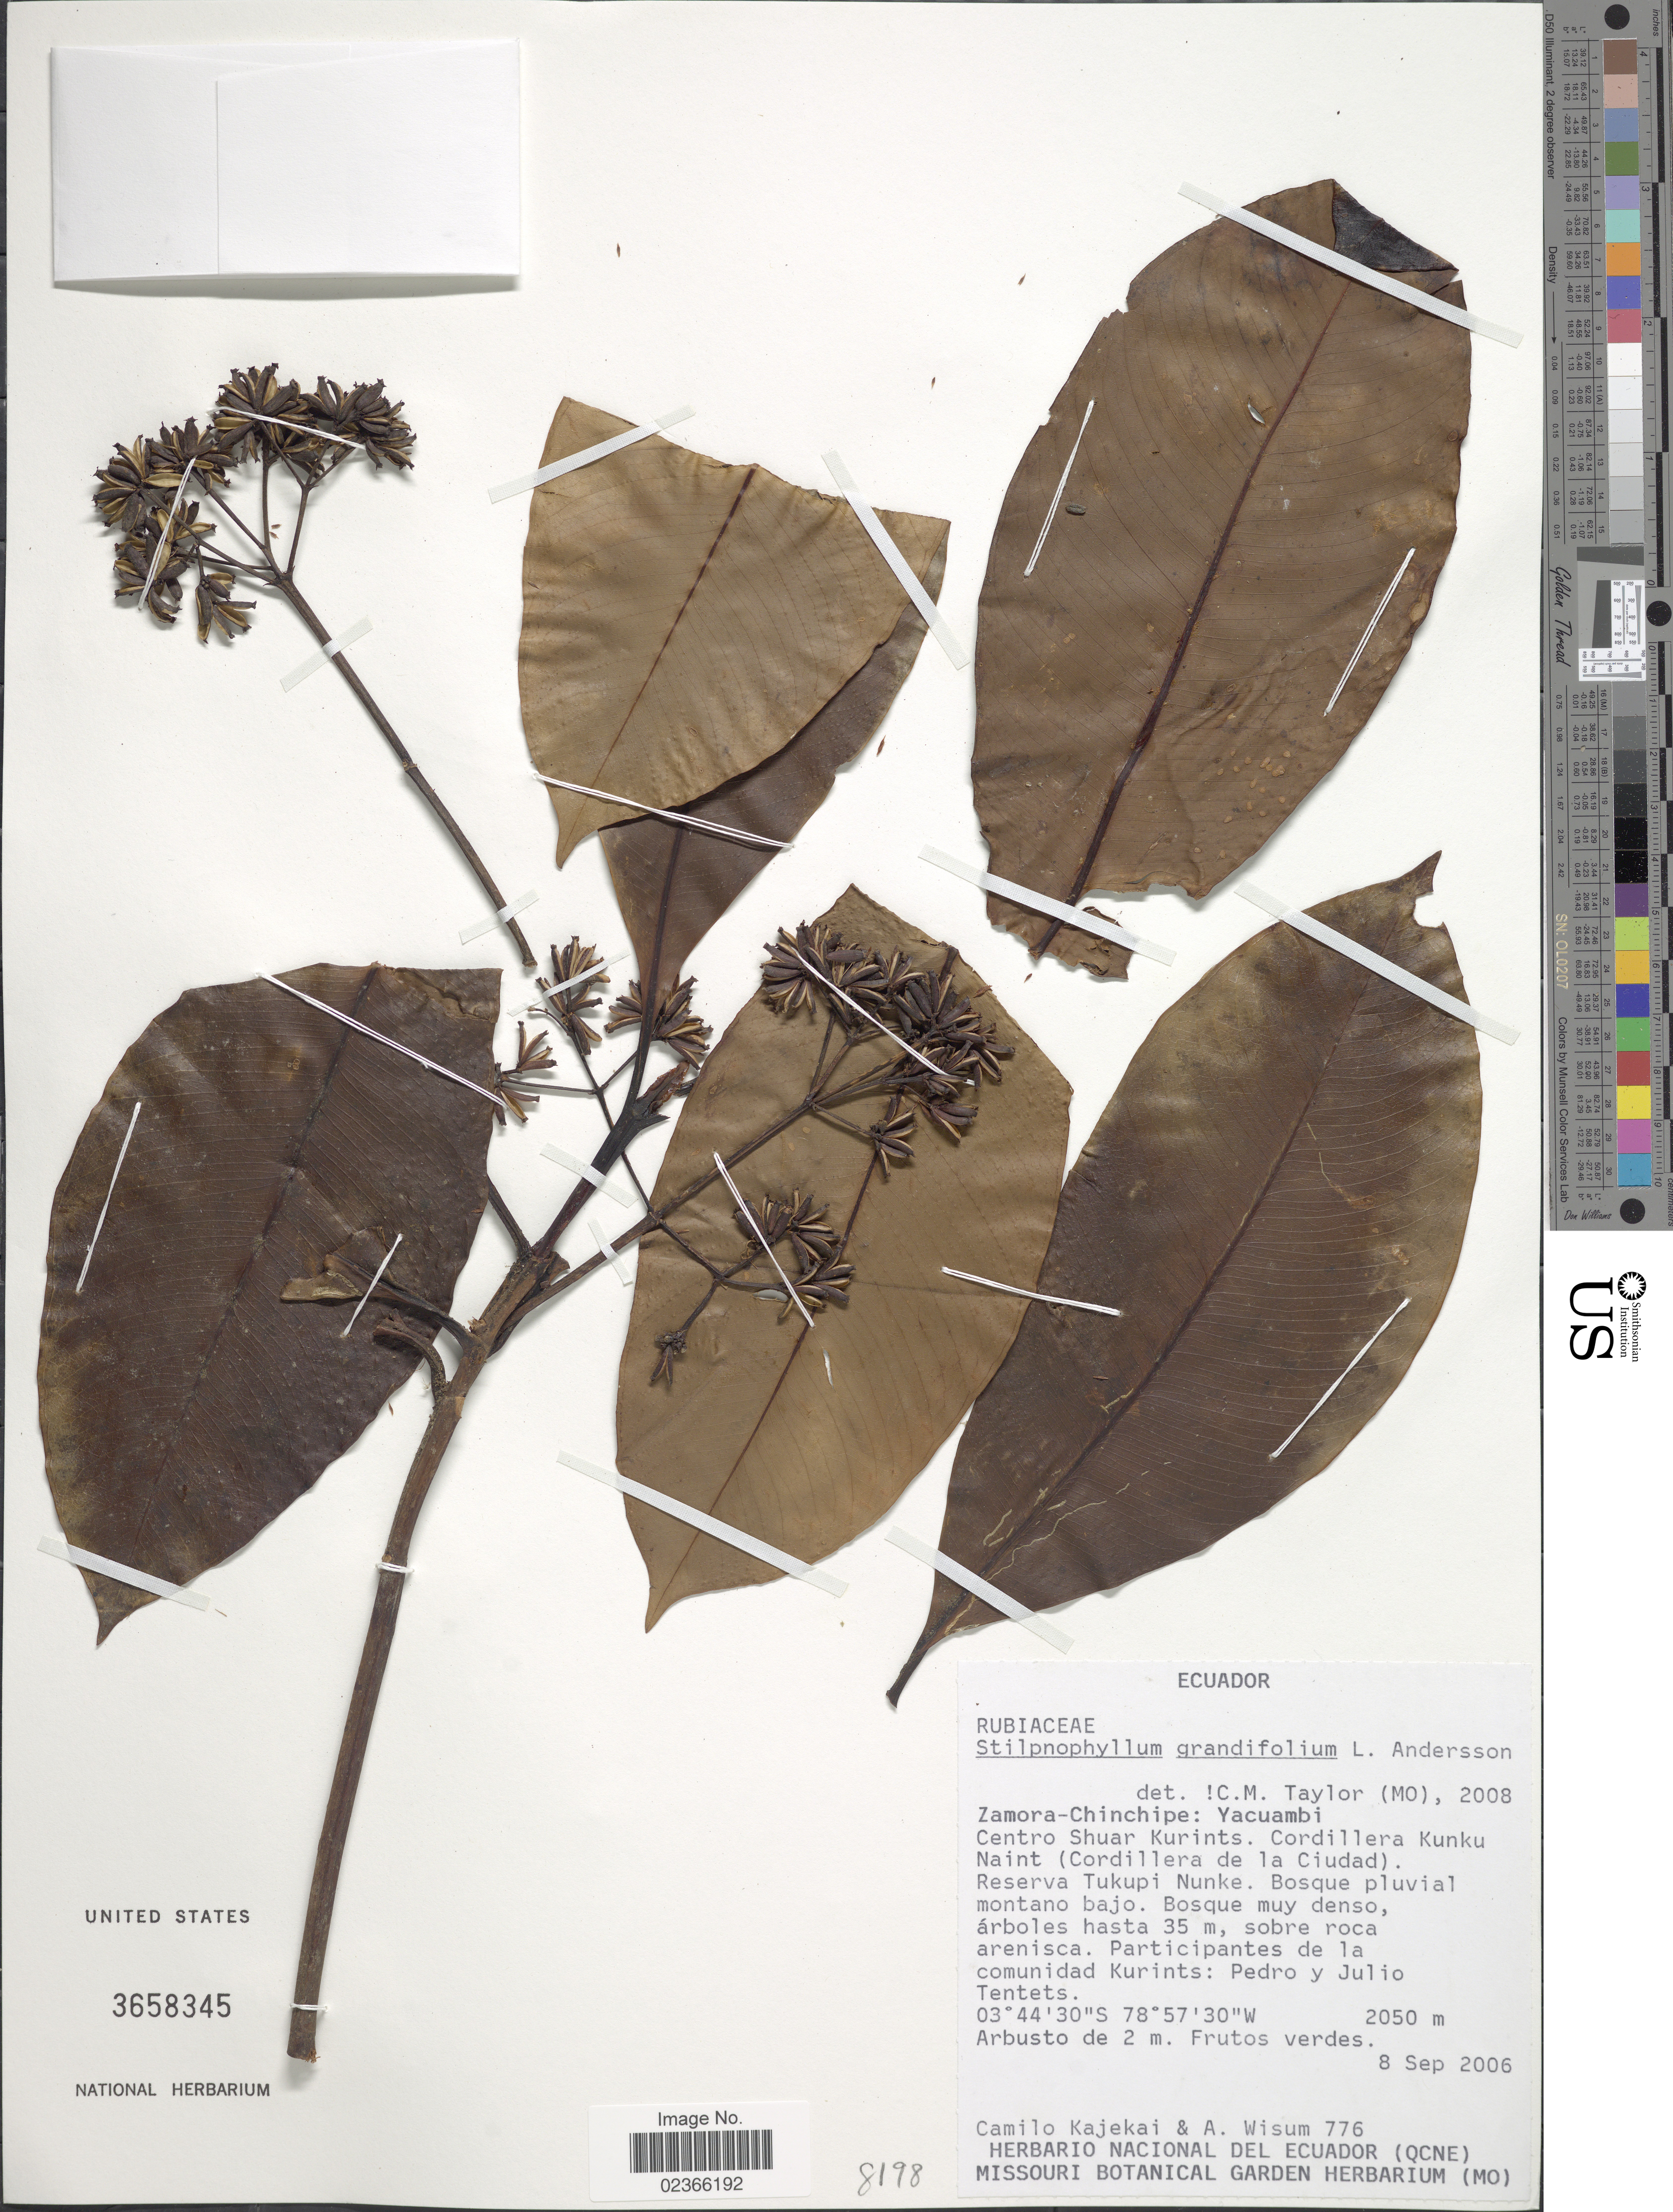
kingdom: Plantae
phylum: Tracheophyta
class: Magnoliopsida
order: Gentianales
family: Rubiaceae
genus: Stilpnophyllum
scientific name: Stilpnophyllum grandifolium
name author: L. Andersson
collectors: C. Kajekai & A. Wisum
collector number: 776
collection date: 2006-09-08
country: Ecuador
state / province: Zamora-Chinchipe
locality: Zamora-Chinchipe: Yacuambi Centro Shuar Jurints. Cordillera Kunku Naint (Cordillera de la Ciudad).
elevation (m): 2050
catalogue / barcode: US 3658345